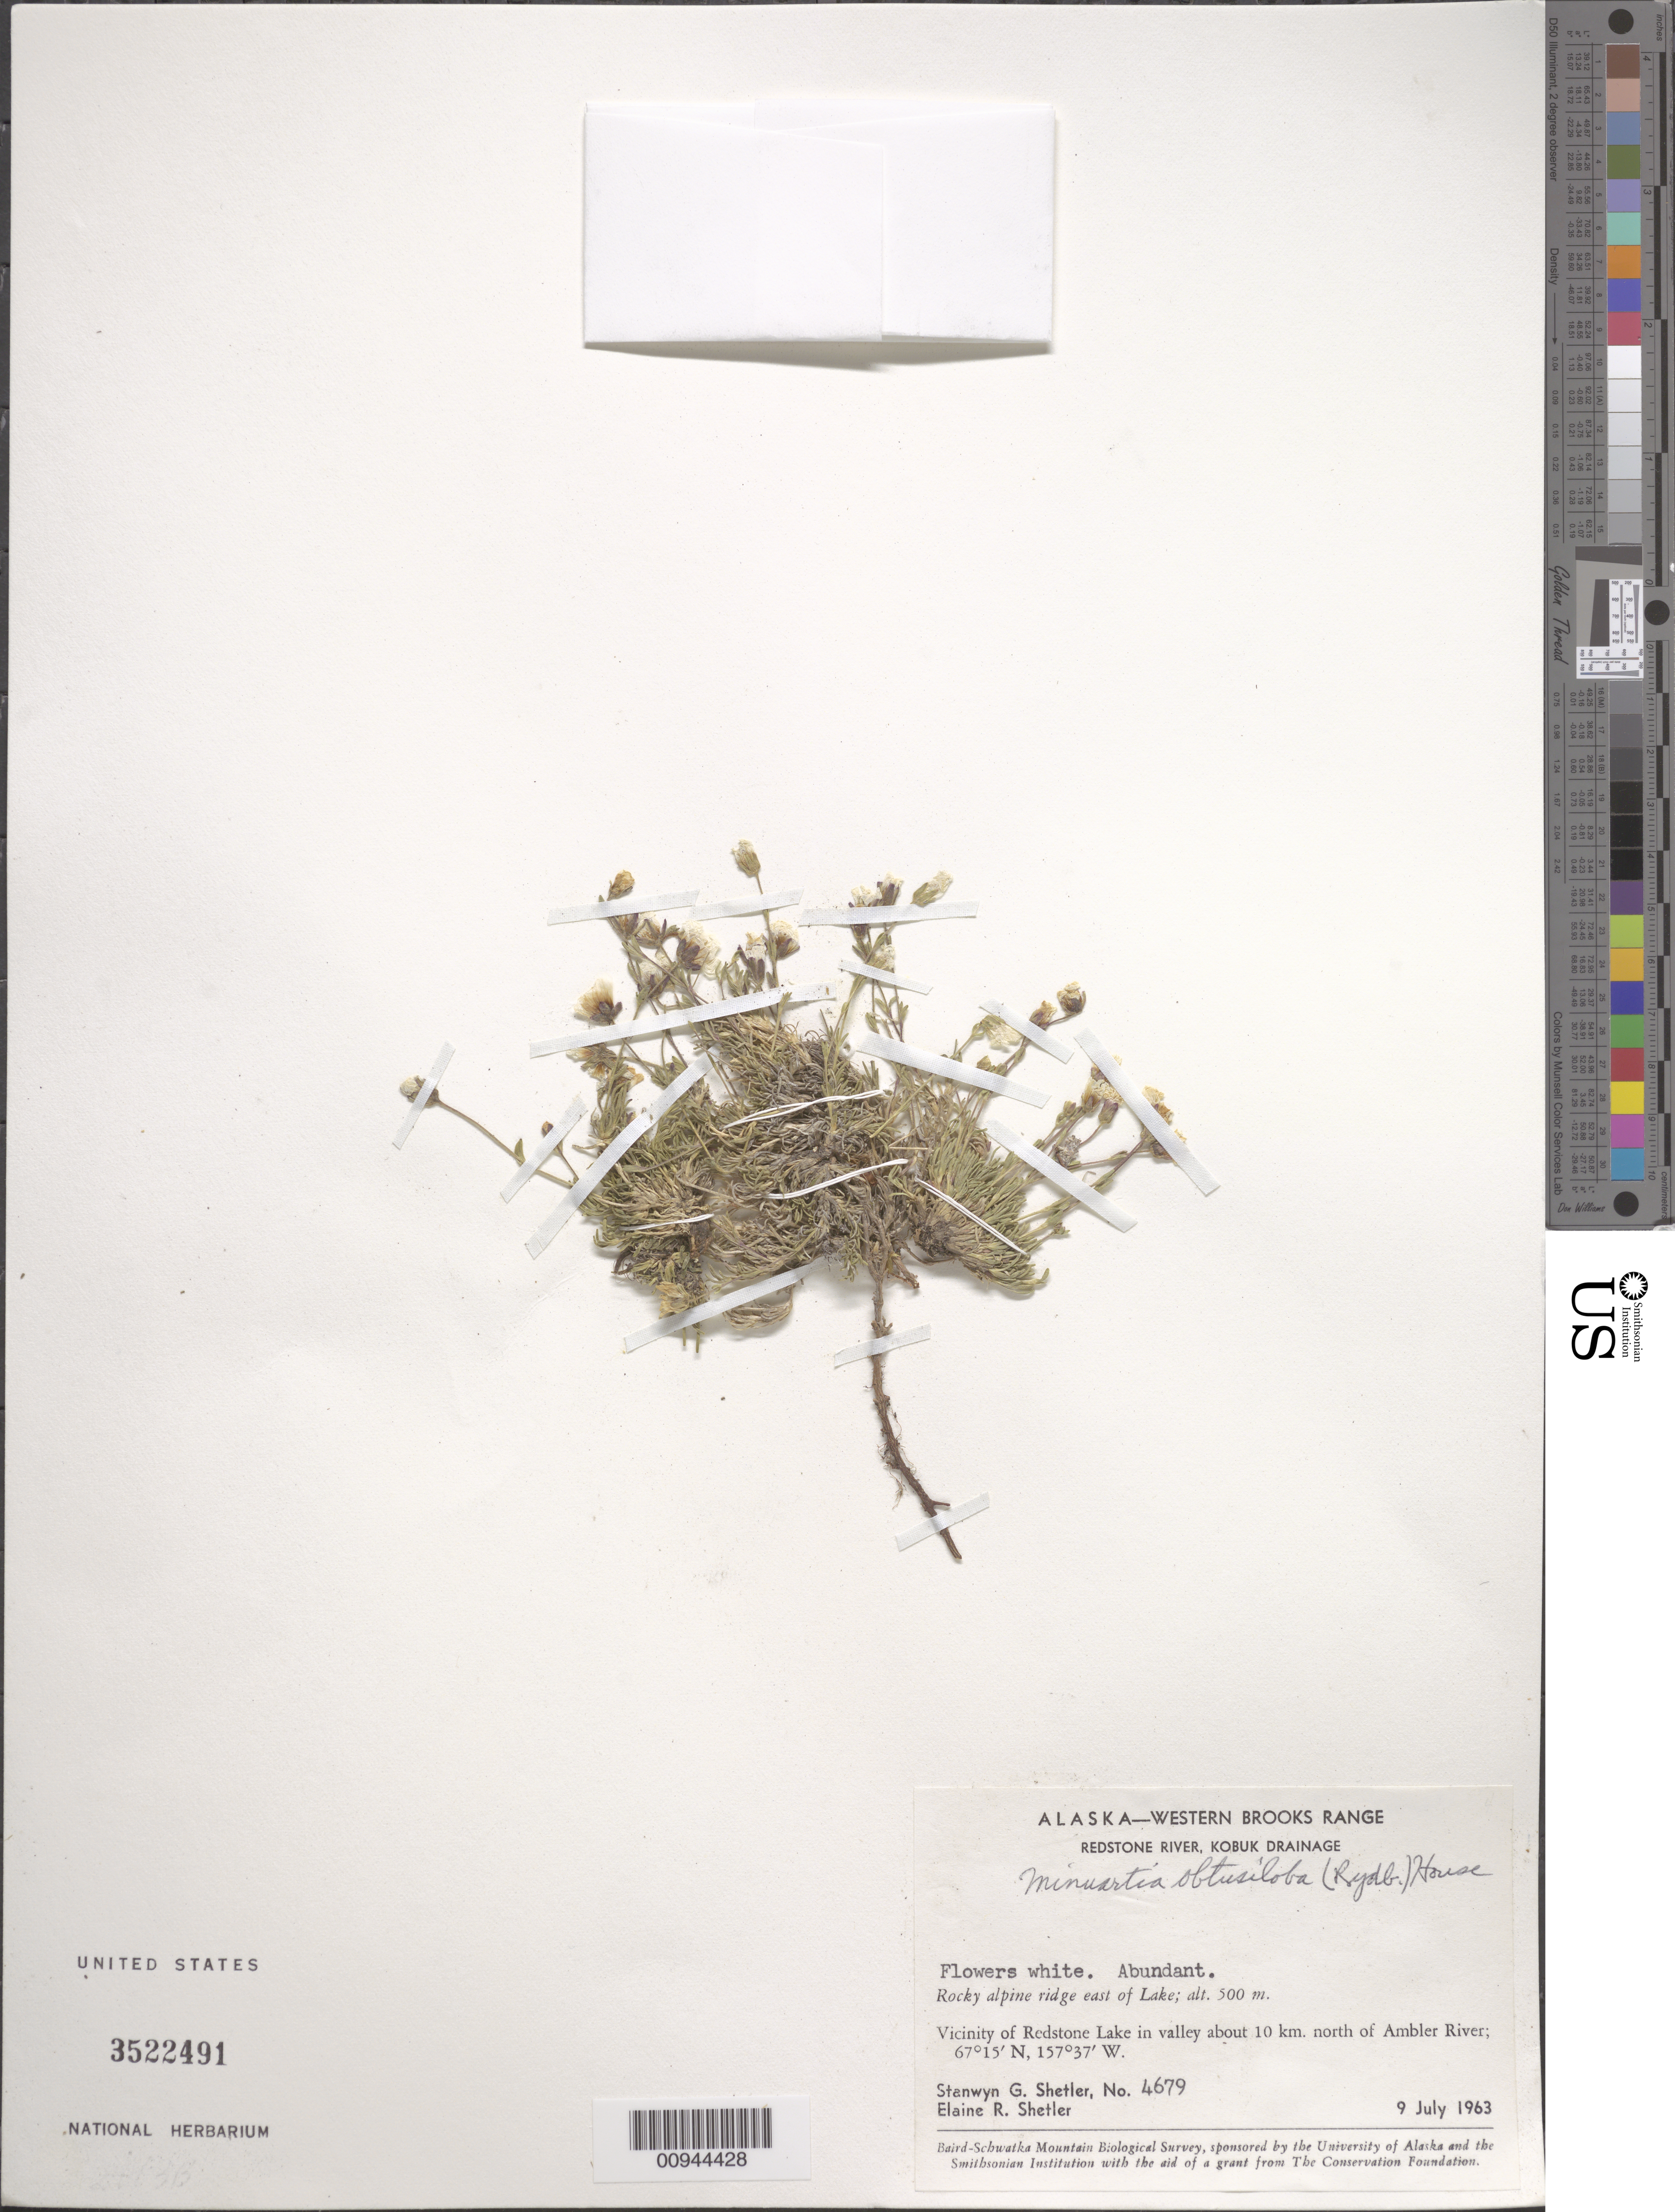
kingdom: Plantae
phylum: Tracheophyta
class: Magnoliopsida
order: Caryophyllales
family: Caryophyllaceae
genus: Cherleria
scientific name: Cherleria arctica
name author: (Steven ex Ser.) A.J. Moore & Dillenb.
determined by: Strong, M. T., (US), Smithsonian Institution - National Museum of Natural History (UNITED STATES)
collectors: S. Shetler & E. R. Shetler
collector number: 4679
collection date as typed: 09 Jul 1963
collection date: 1963-07-09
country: United States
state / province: Alaska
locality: Vicinity of Redstone Lake in valley about 10 km. north of Ambler River. Western Brooks Range, Redstone River, Kobuk Drainage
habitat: Rocky alpine ridge east of Lake.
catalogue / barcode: US 3522491